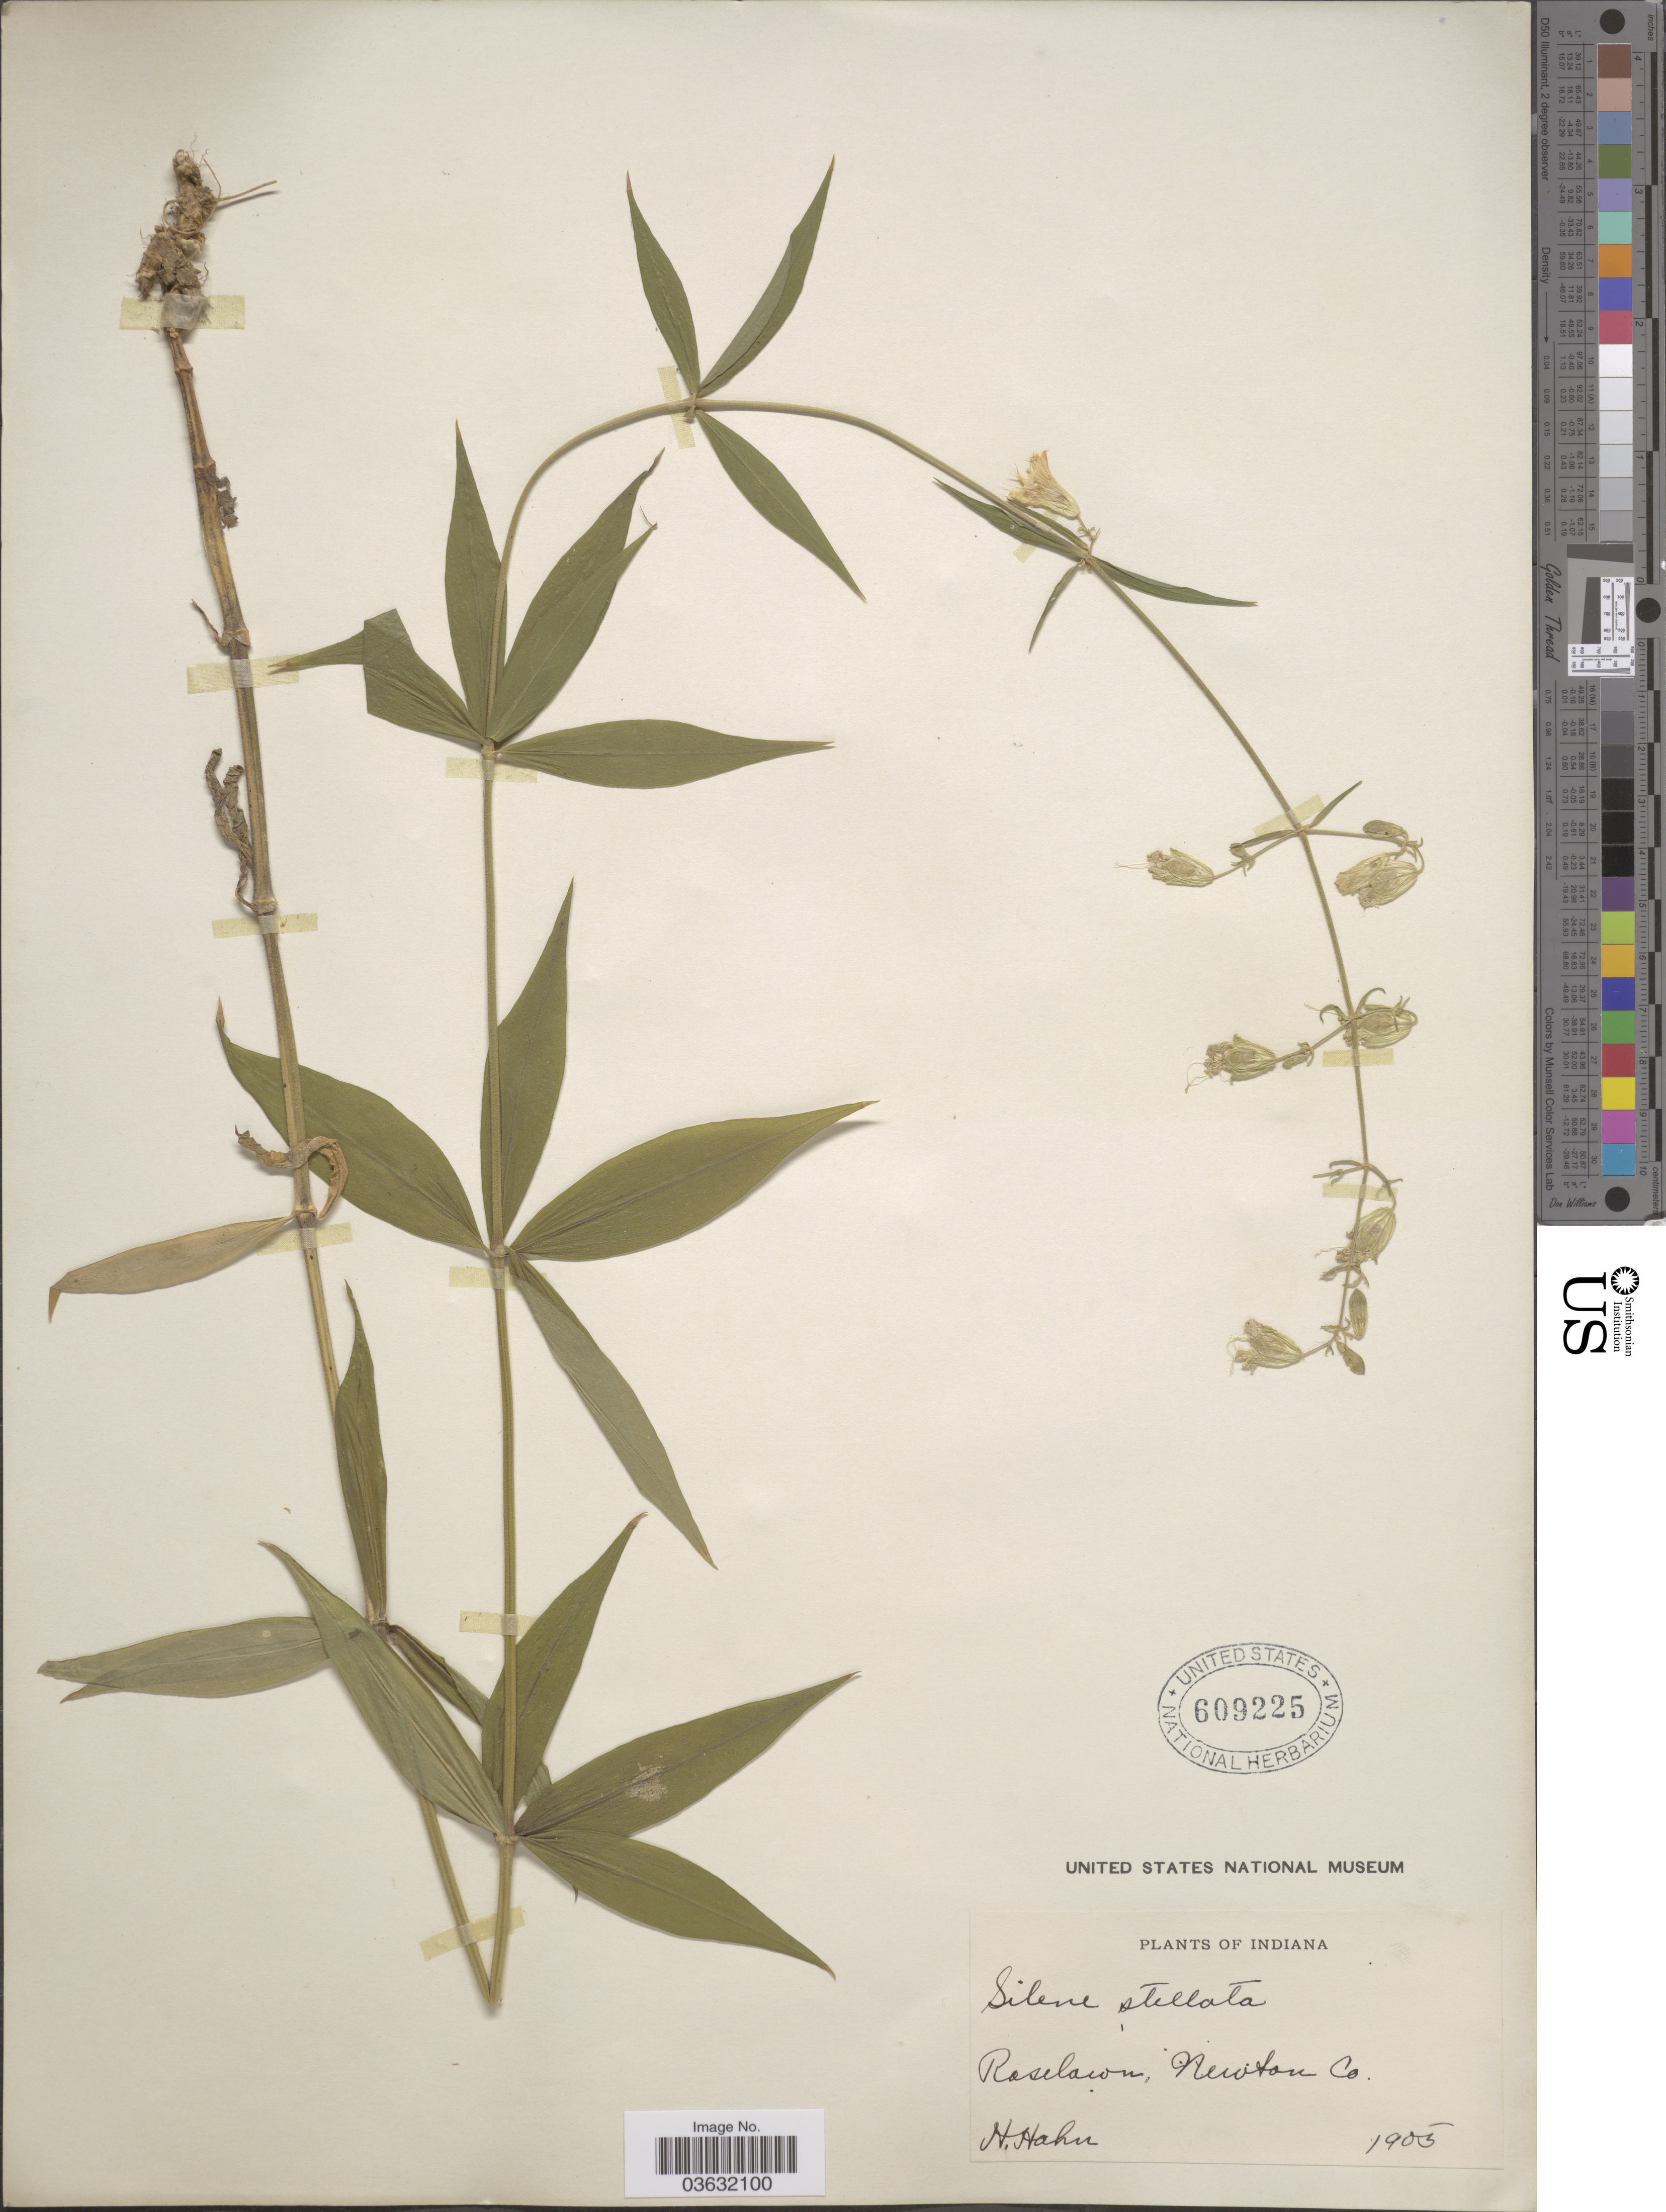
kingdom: Plantae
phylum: Tracheophyta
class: Magnoliopsida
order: Caryophyllales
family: Caryophyllaceae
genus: Silene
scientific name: Silene stellata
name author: (L.) Coyte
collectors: H. Hahn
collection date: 1905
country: United States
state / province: Indiana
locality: Roselawn, Newton Co.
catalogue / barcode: US 609225